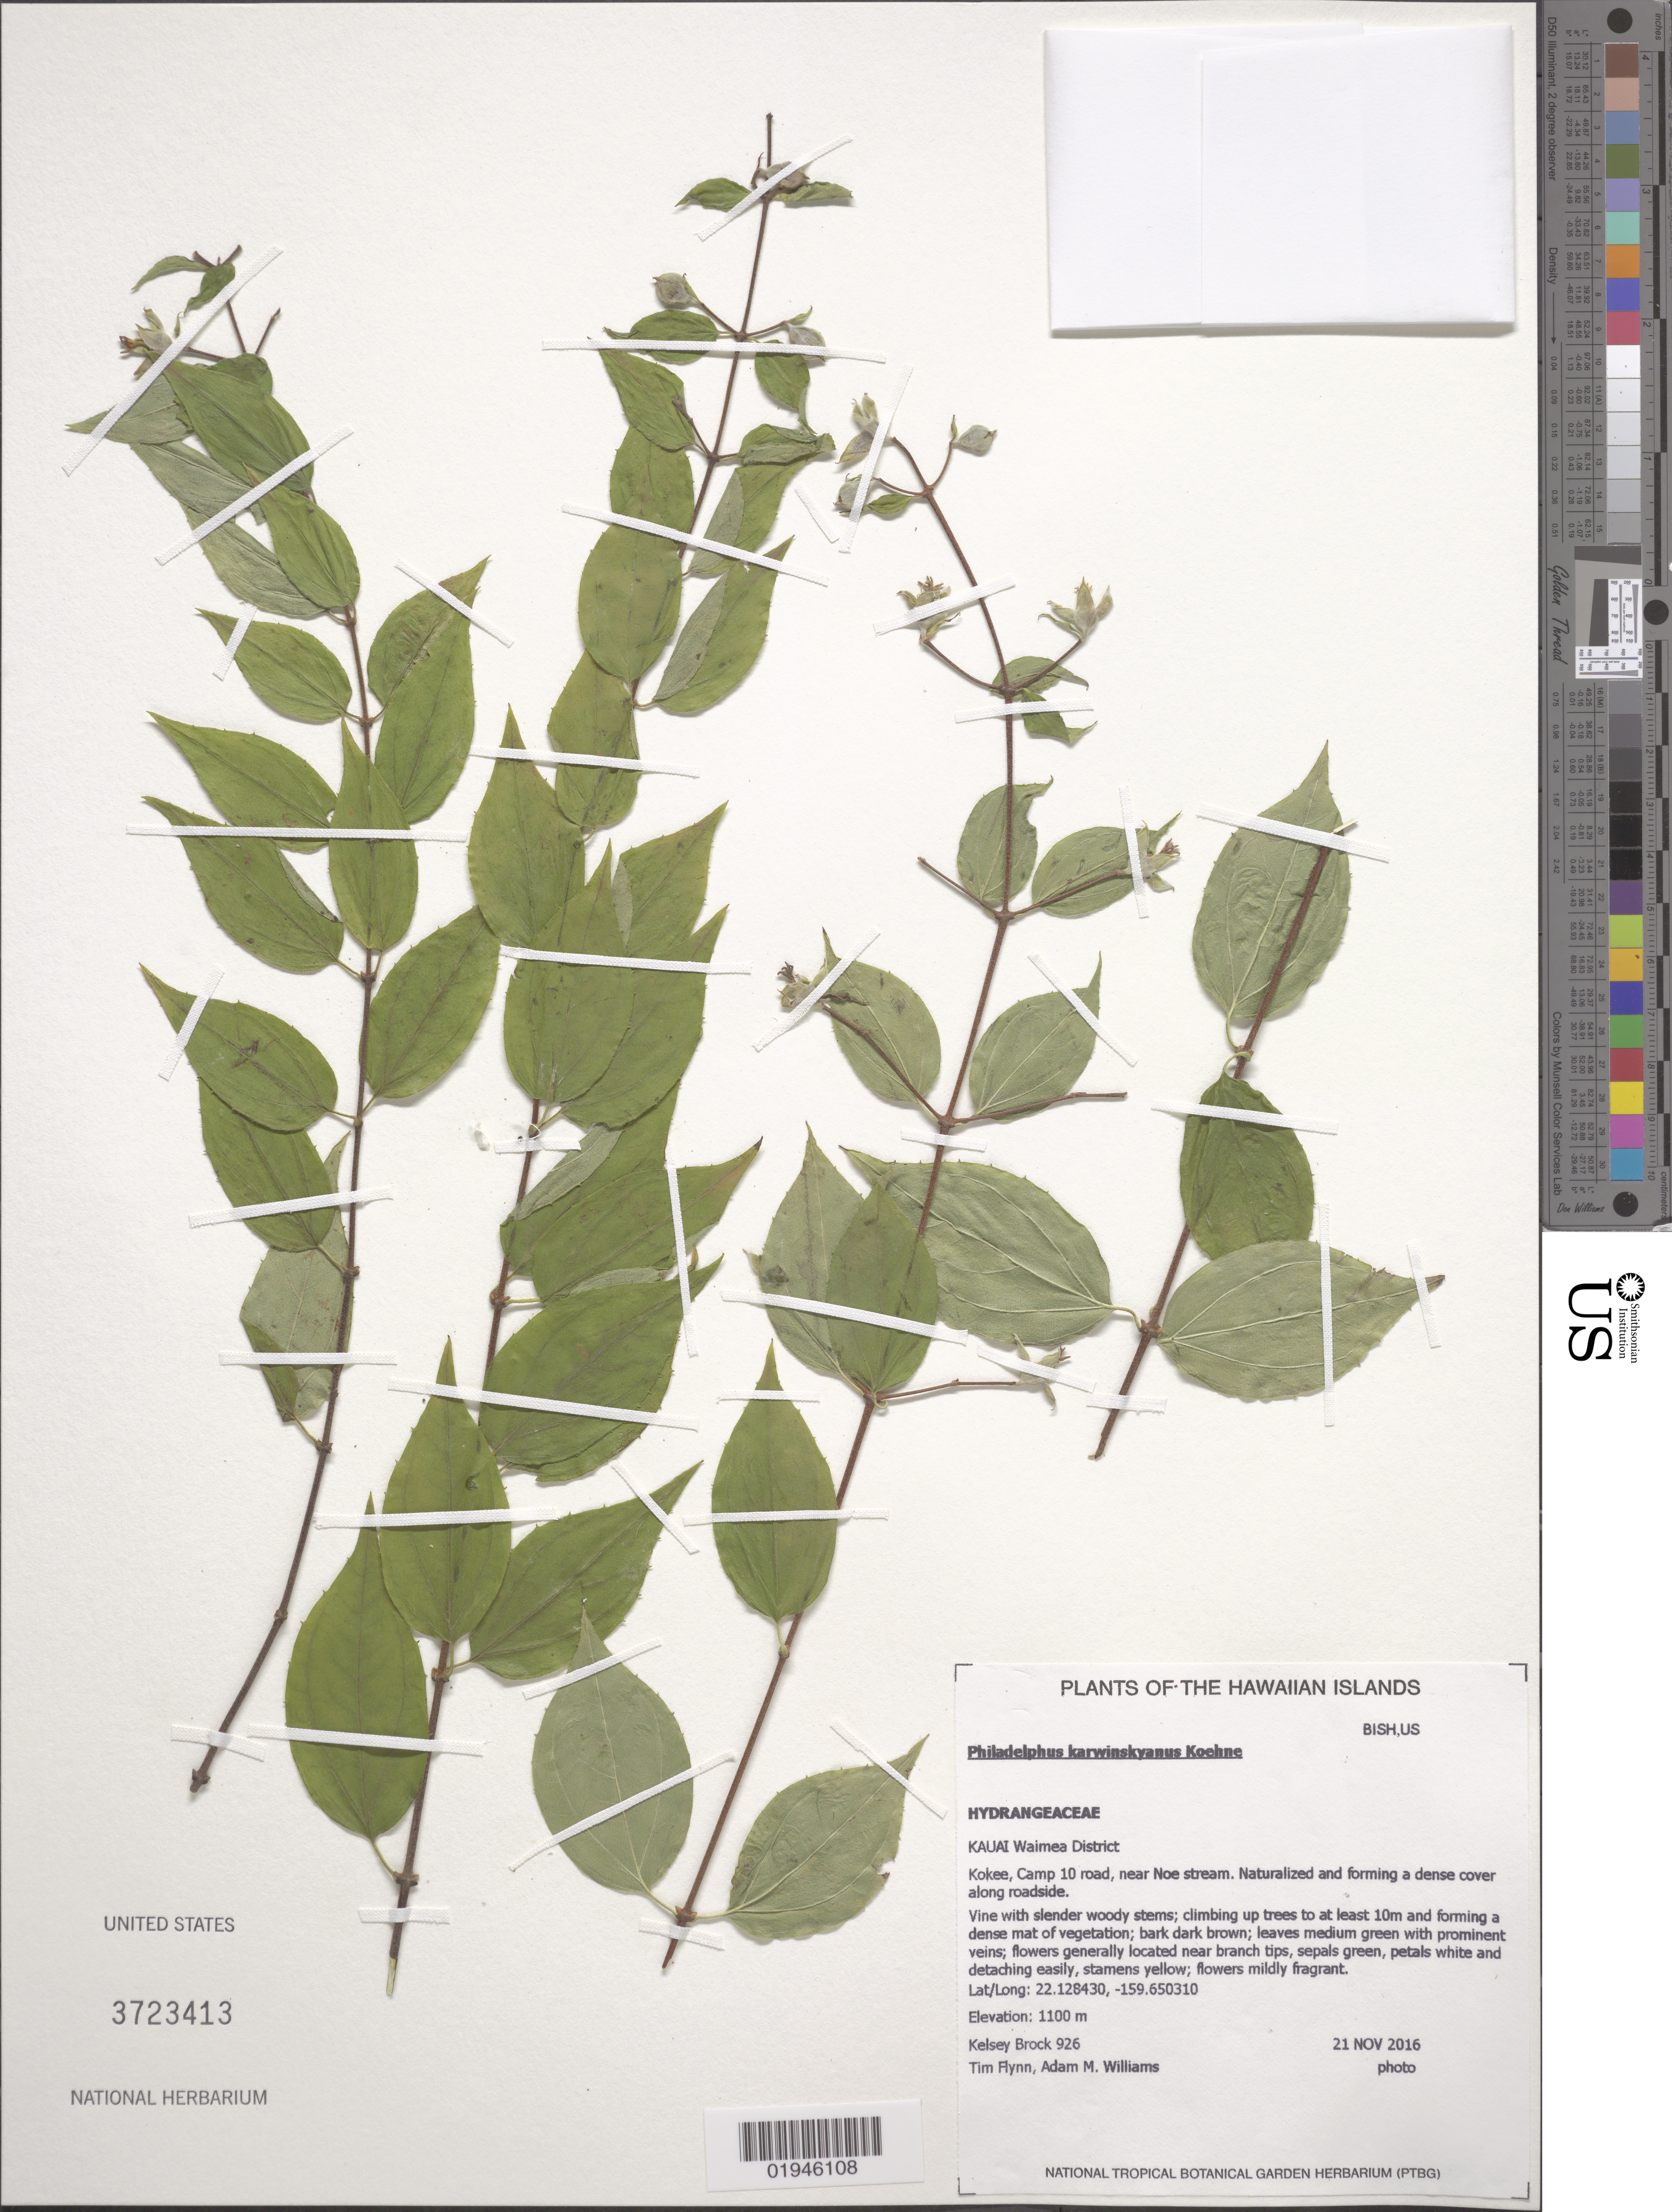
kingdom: Plantae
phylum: Tracheophyta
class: Magnoliopsida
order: Cornales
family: Hydrangeaceae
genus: Philadelphus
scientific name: Philadelphus karwinskyanus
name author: Koehne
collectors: K. Brock, T. W. Flynn & A. Williams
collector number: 926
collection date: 2016-11-21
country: United States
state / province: Hawaii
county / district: Kauai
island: Kaua'i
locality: Waimea District, Kokee, near Noe stream.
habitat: Roadside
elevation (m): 1100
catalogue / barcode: US 3723413